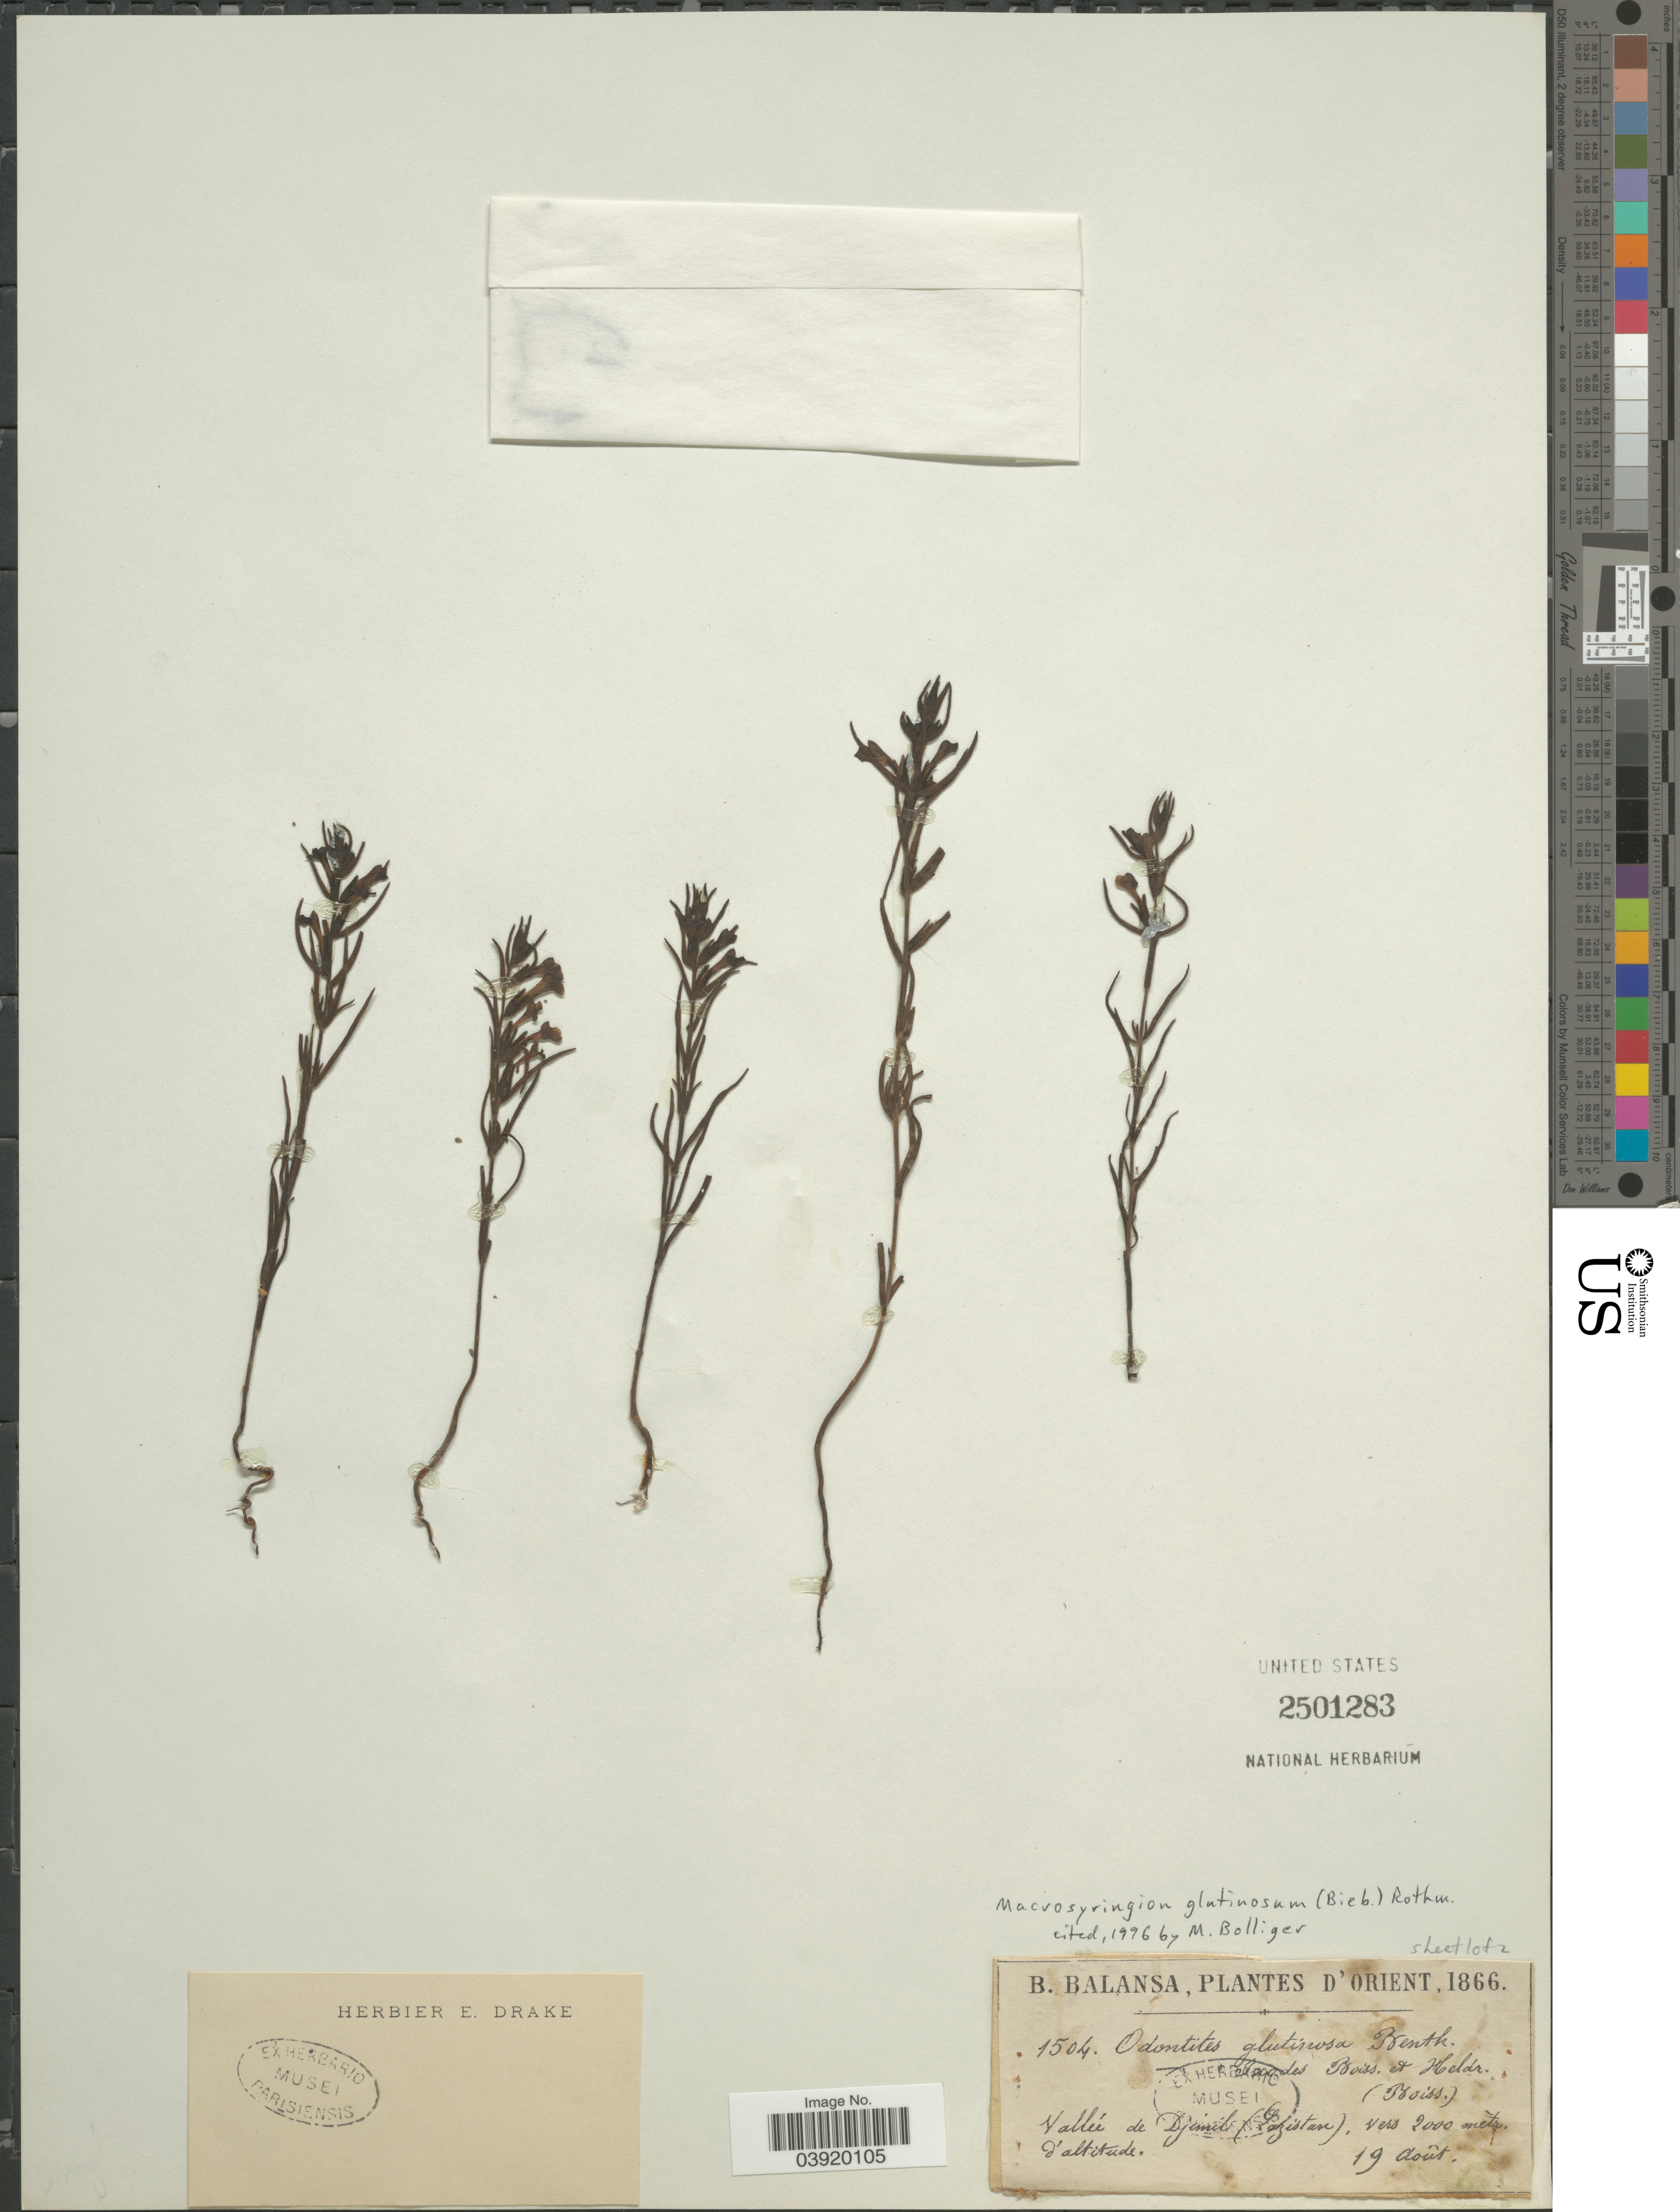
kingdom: Plantae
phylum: Tracheophyta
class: Magnoliopsida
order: Lamiales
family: Orobanchaceae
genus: Macrosyringion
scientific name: Macrosyringion glutinosum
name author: (M. Bieb.) Rothm.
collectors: B. Balansa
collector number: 1504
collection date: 1866-08-19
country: Turkey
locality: D'Orient. Vallée de Djimil (Lazistan).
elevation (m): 2000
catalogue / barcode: US 2501283